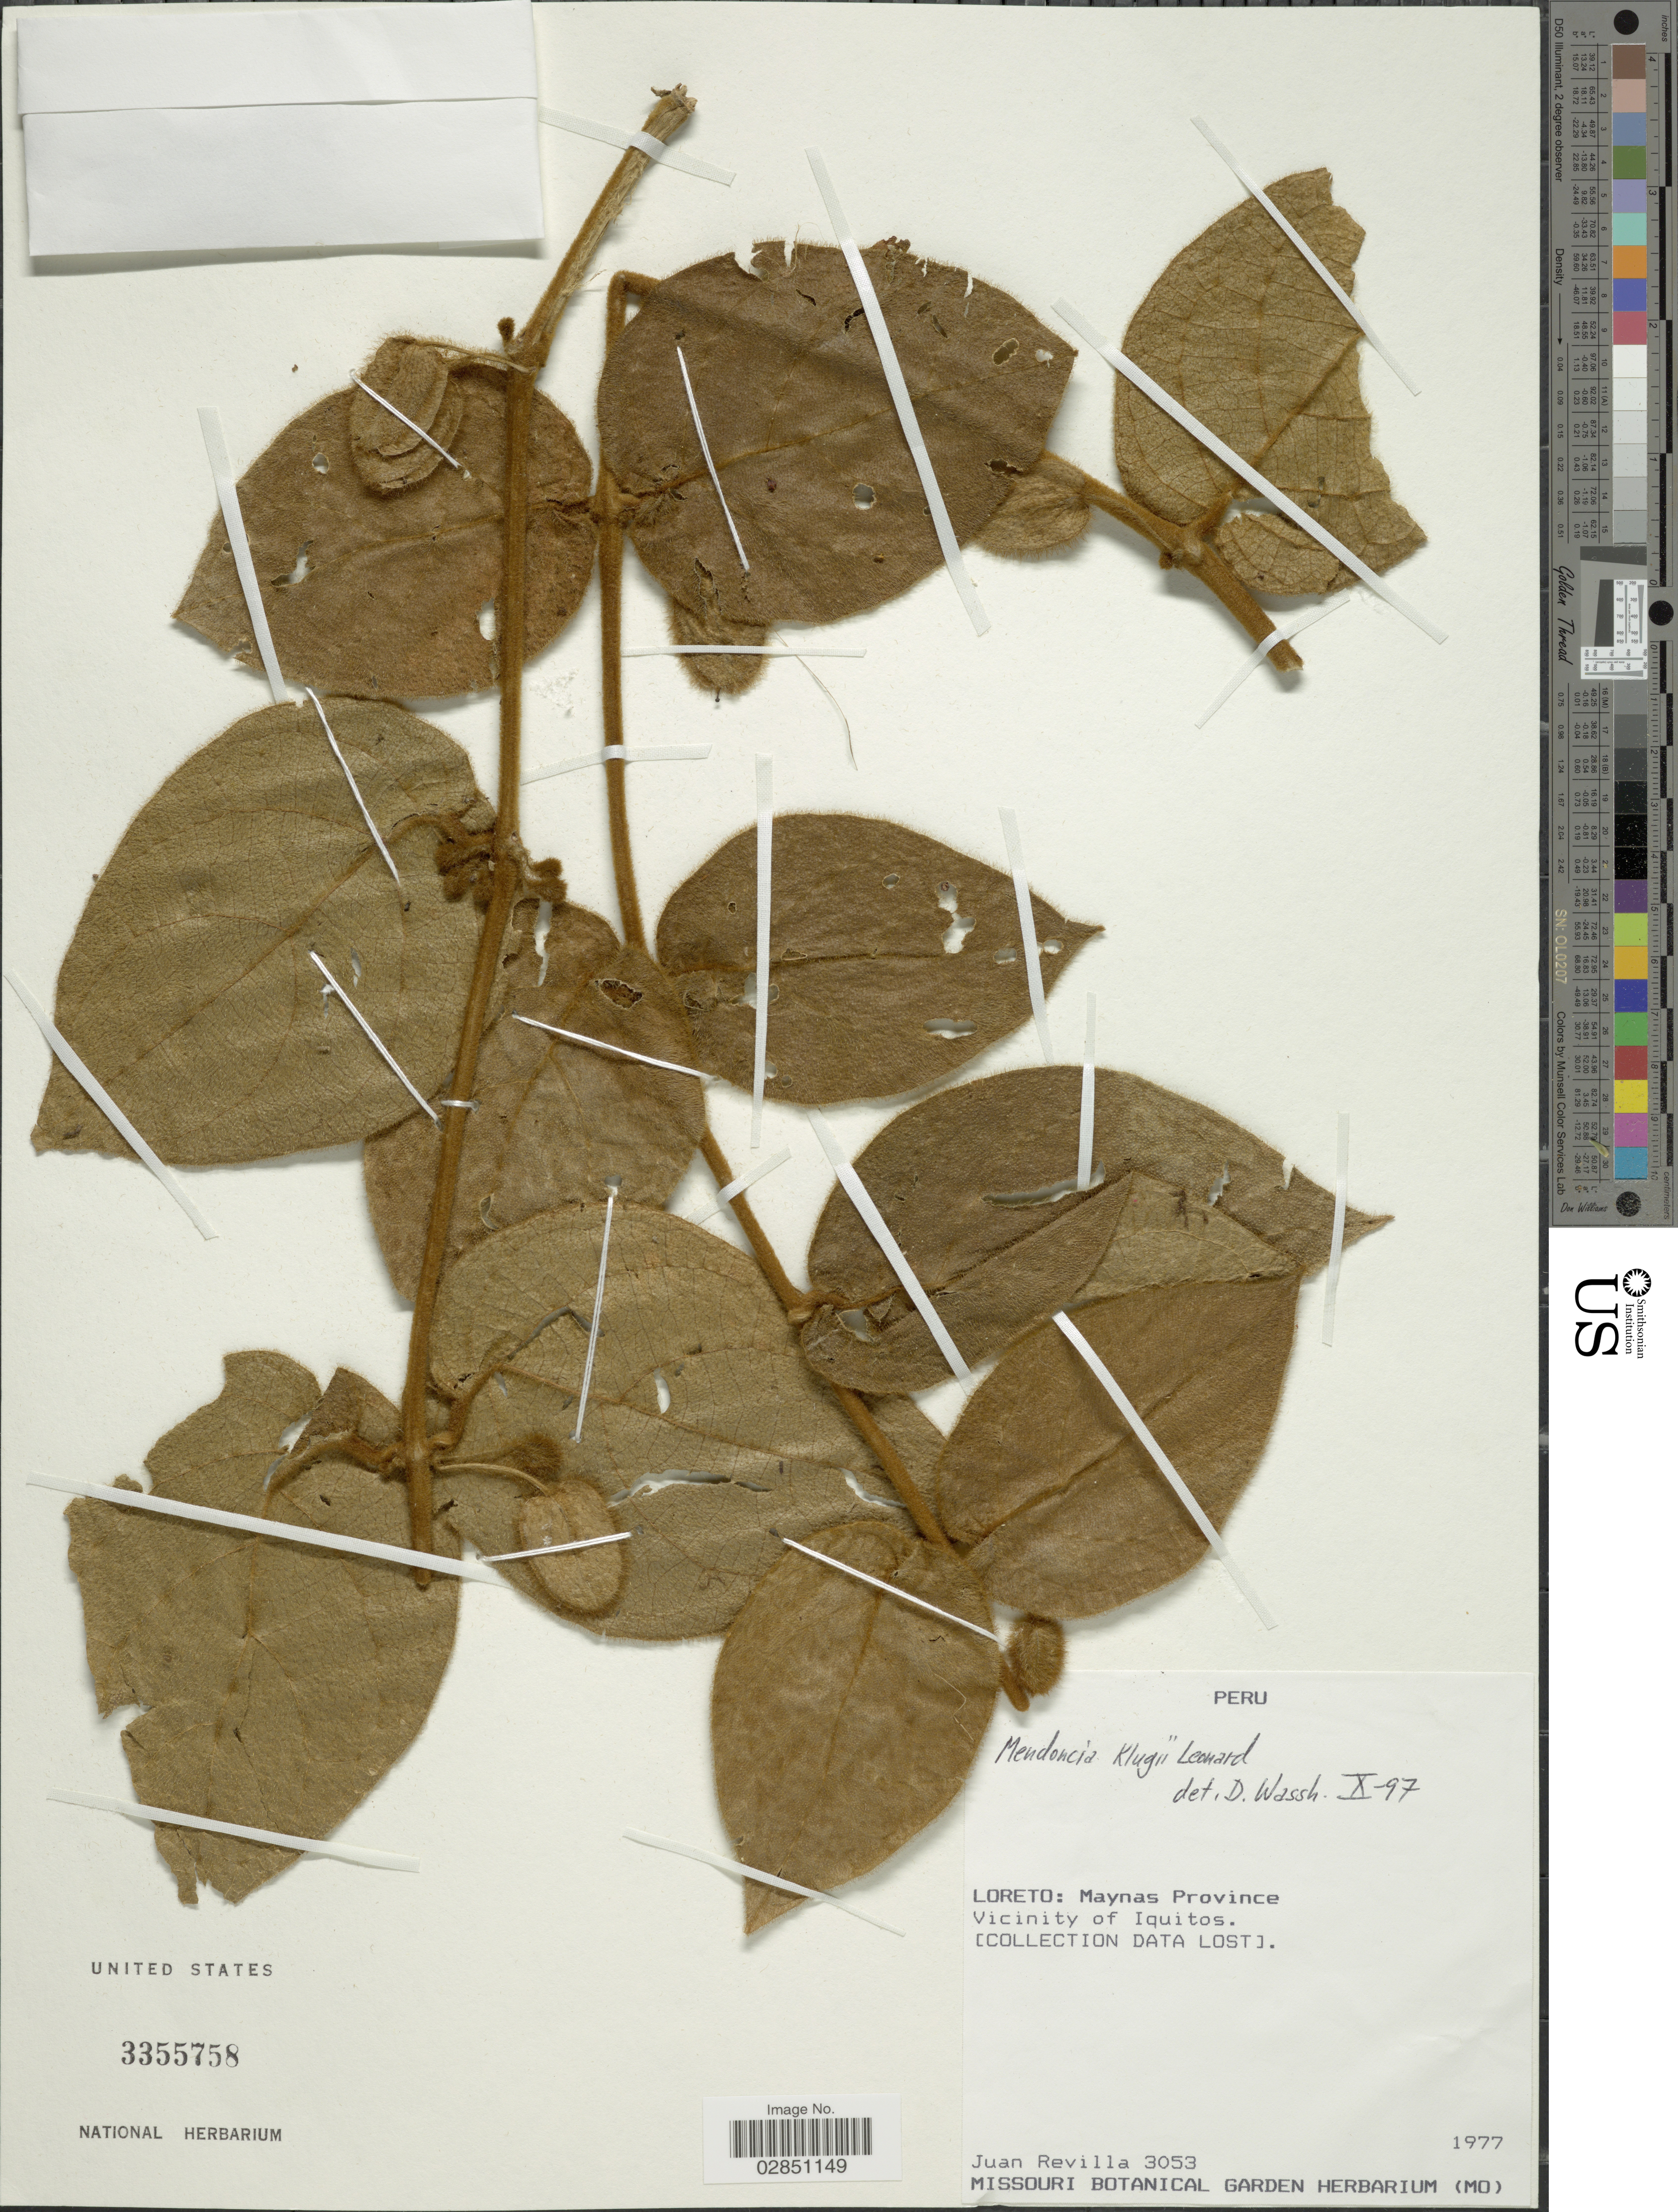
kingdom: Plantae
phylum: Tracheophyta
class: Magnoliopsida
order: Lamiales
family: Acanthaceae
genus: Mendoncia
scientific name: Mendoncia klugii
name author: Leonard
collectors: J. Revilla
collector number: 3053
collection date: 1977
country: Peru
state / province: Loreto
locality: Maynas Province. Vicinity of Iquitos.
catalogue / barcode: US 3355758